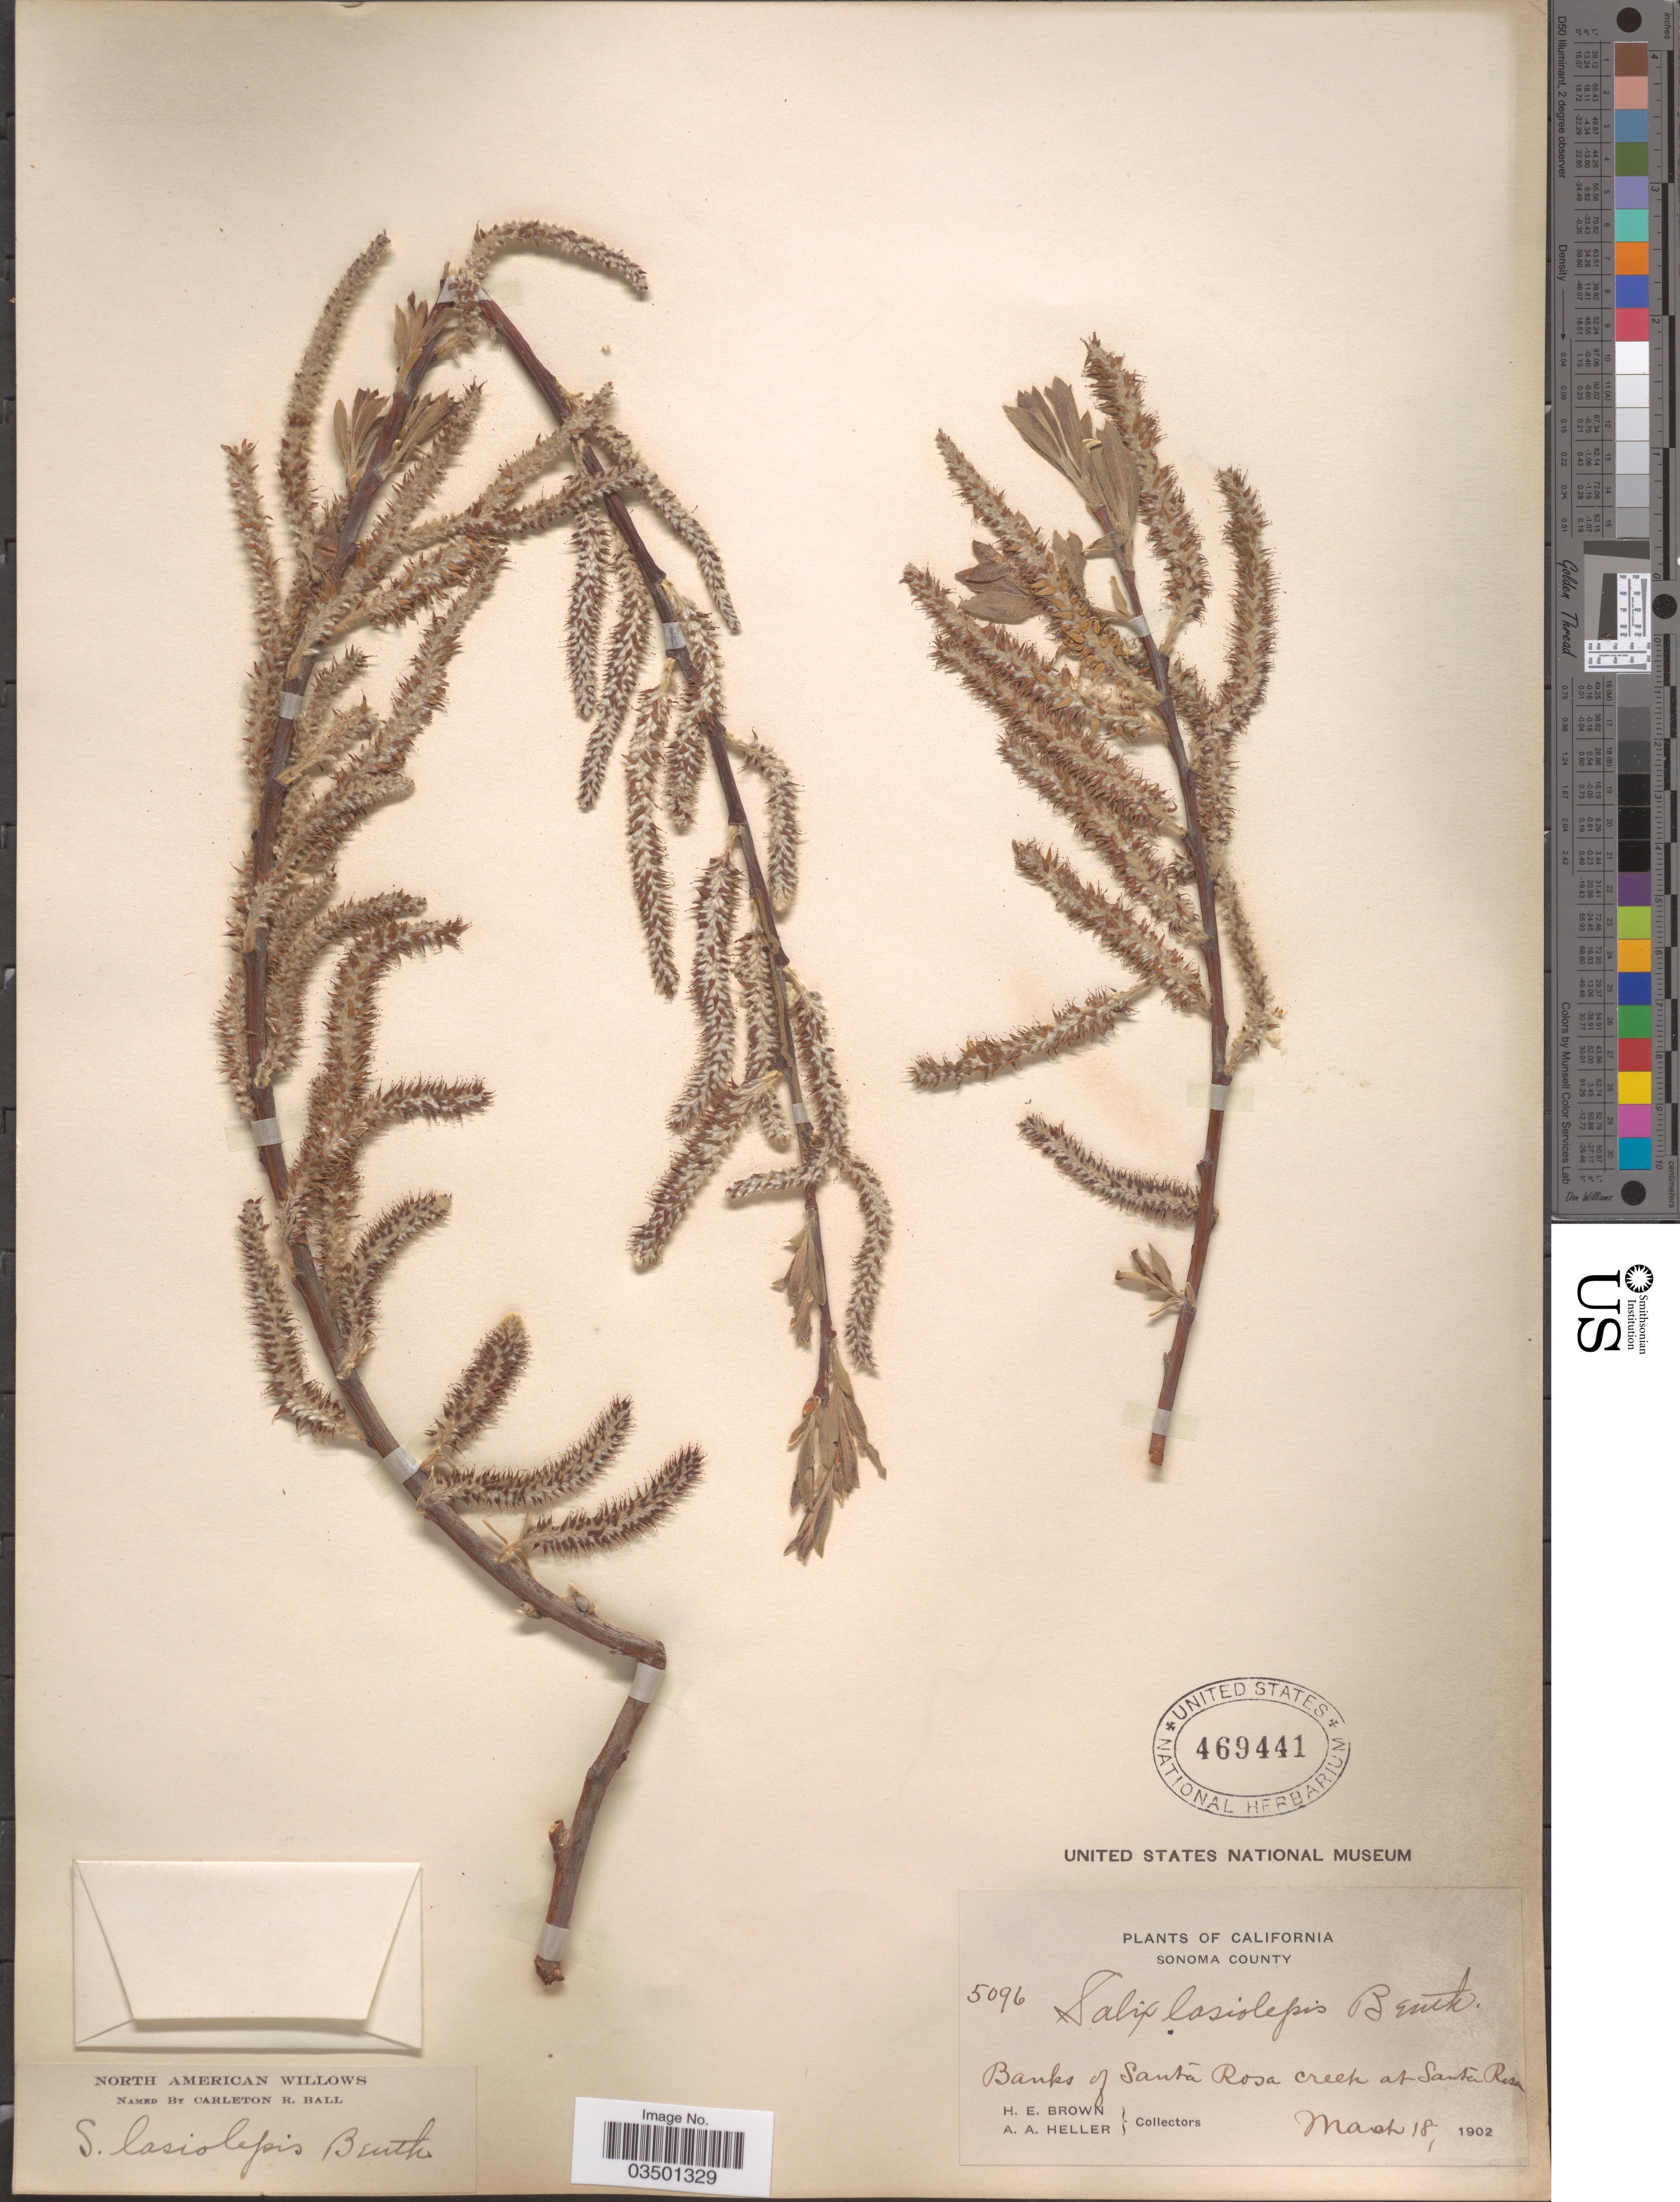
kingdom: Plantae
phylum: Tracheophyta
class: Magnoliopsida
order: Malpighiales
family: Salicaceae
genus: Salix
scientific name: Salix lasiolepis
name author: Benth.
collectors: H. E. Brown & A. A. Heller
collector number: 5096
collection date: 1902-03-18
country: United States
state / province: California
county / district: Sonoma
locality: Sonoma County. Banks of Santa Rosa creek at Santa Rosa.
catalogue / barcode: US 469441